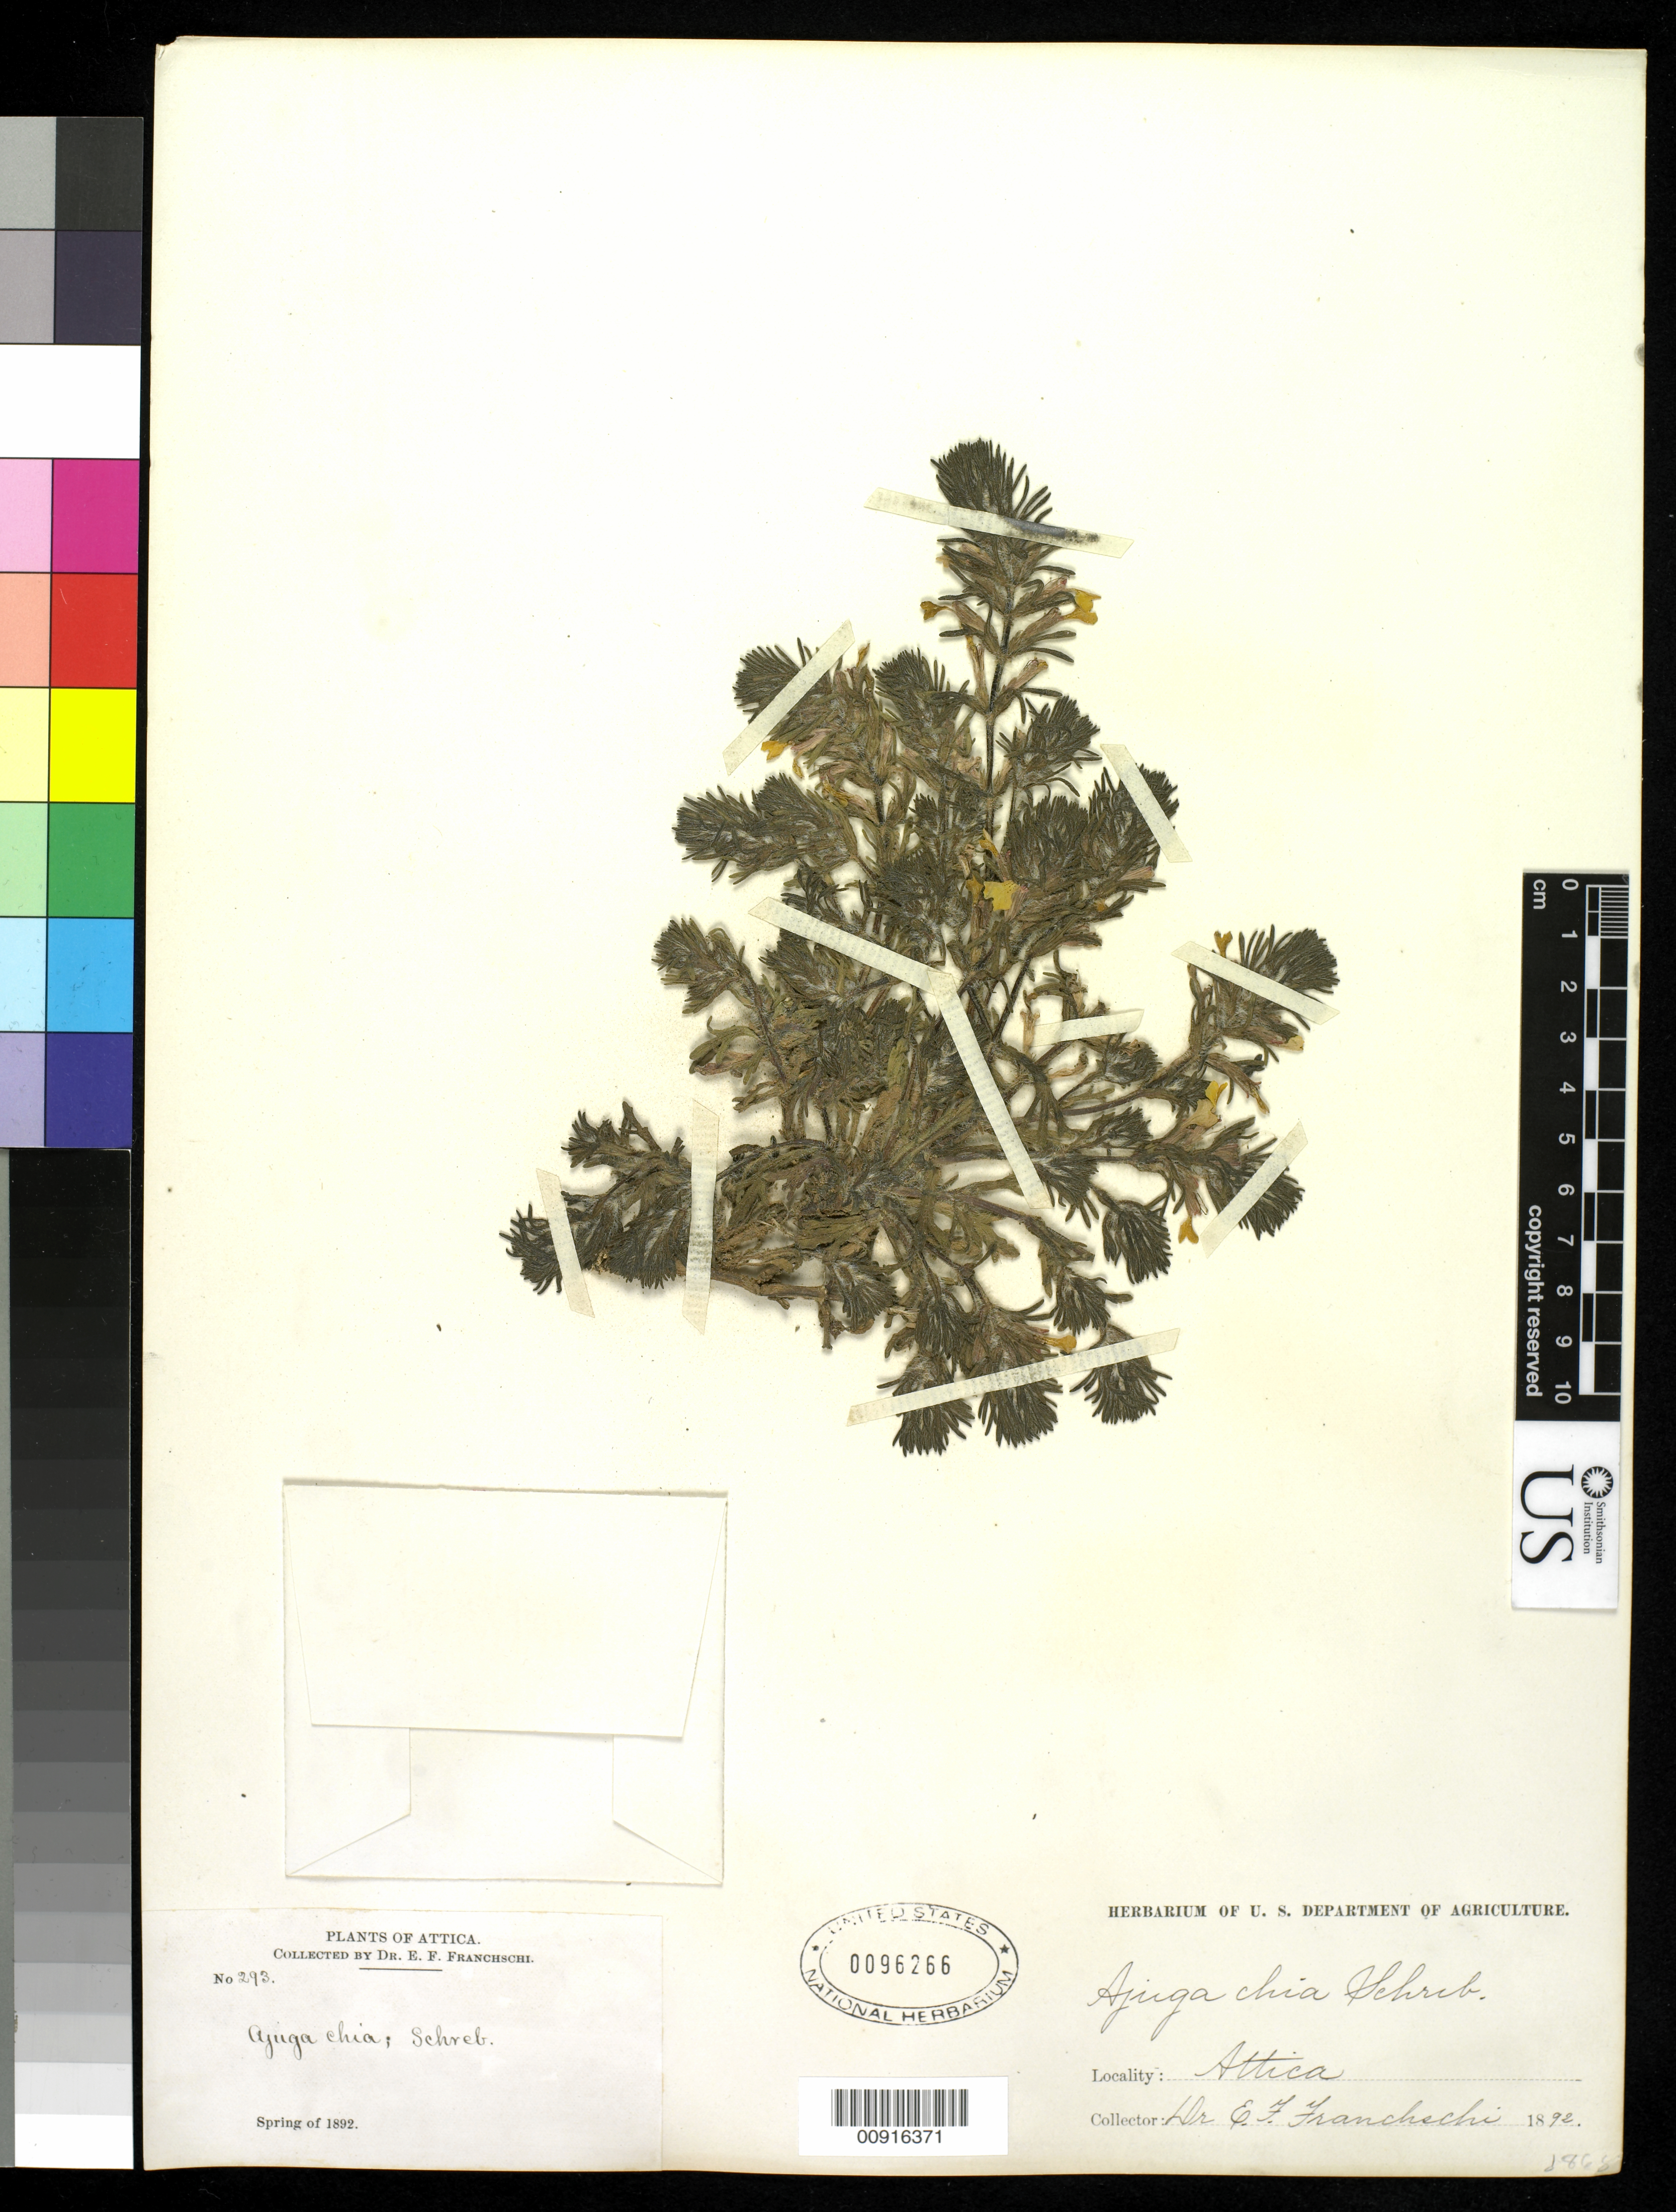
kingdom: Plantae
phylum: Tracheophyta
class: Magnoliopsida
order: Lamiales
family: Lamiaceae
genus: Ajuga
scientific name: Ajuga chia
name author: Schreb.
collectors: E. Franchschi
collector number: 293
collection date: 1892-03/1892-06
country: Greece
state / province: Attica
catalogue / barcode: US 96266